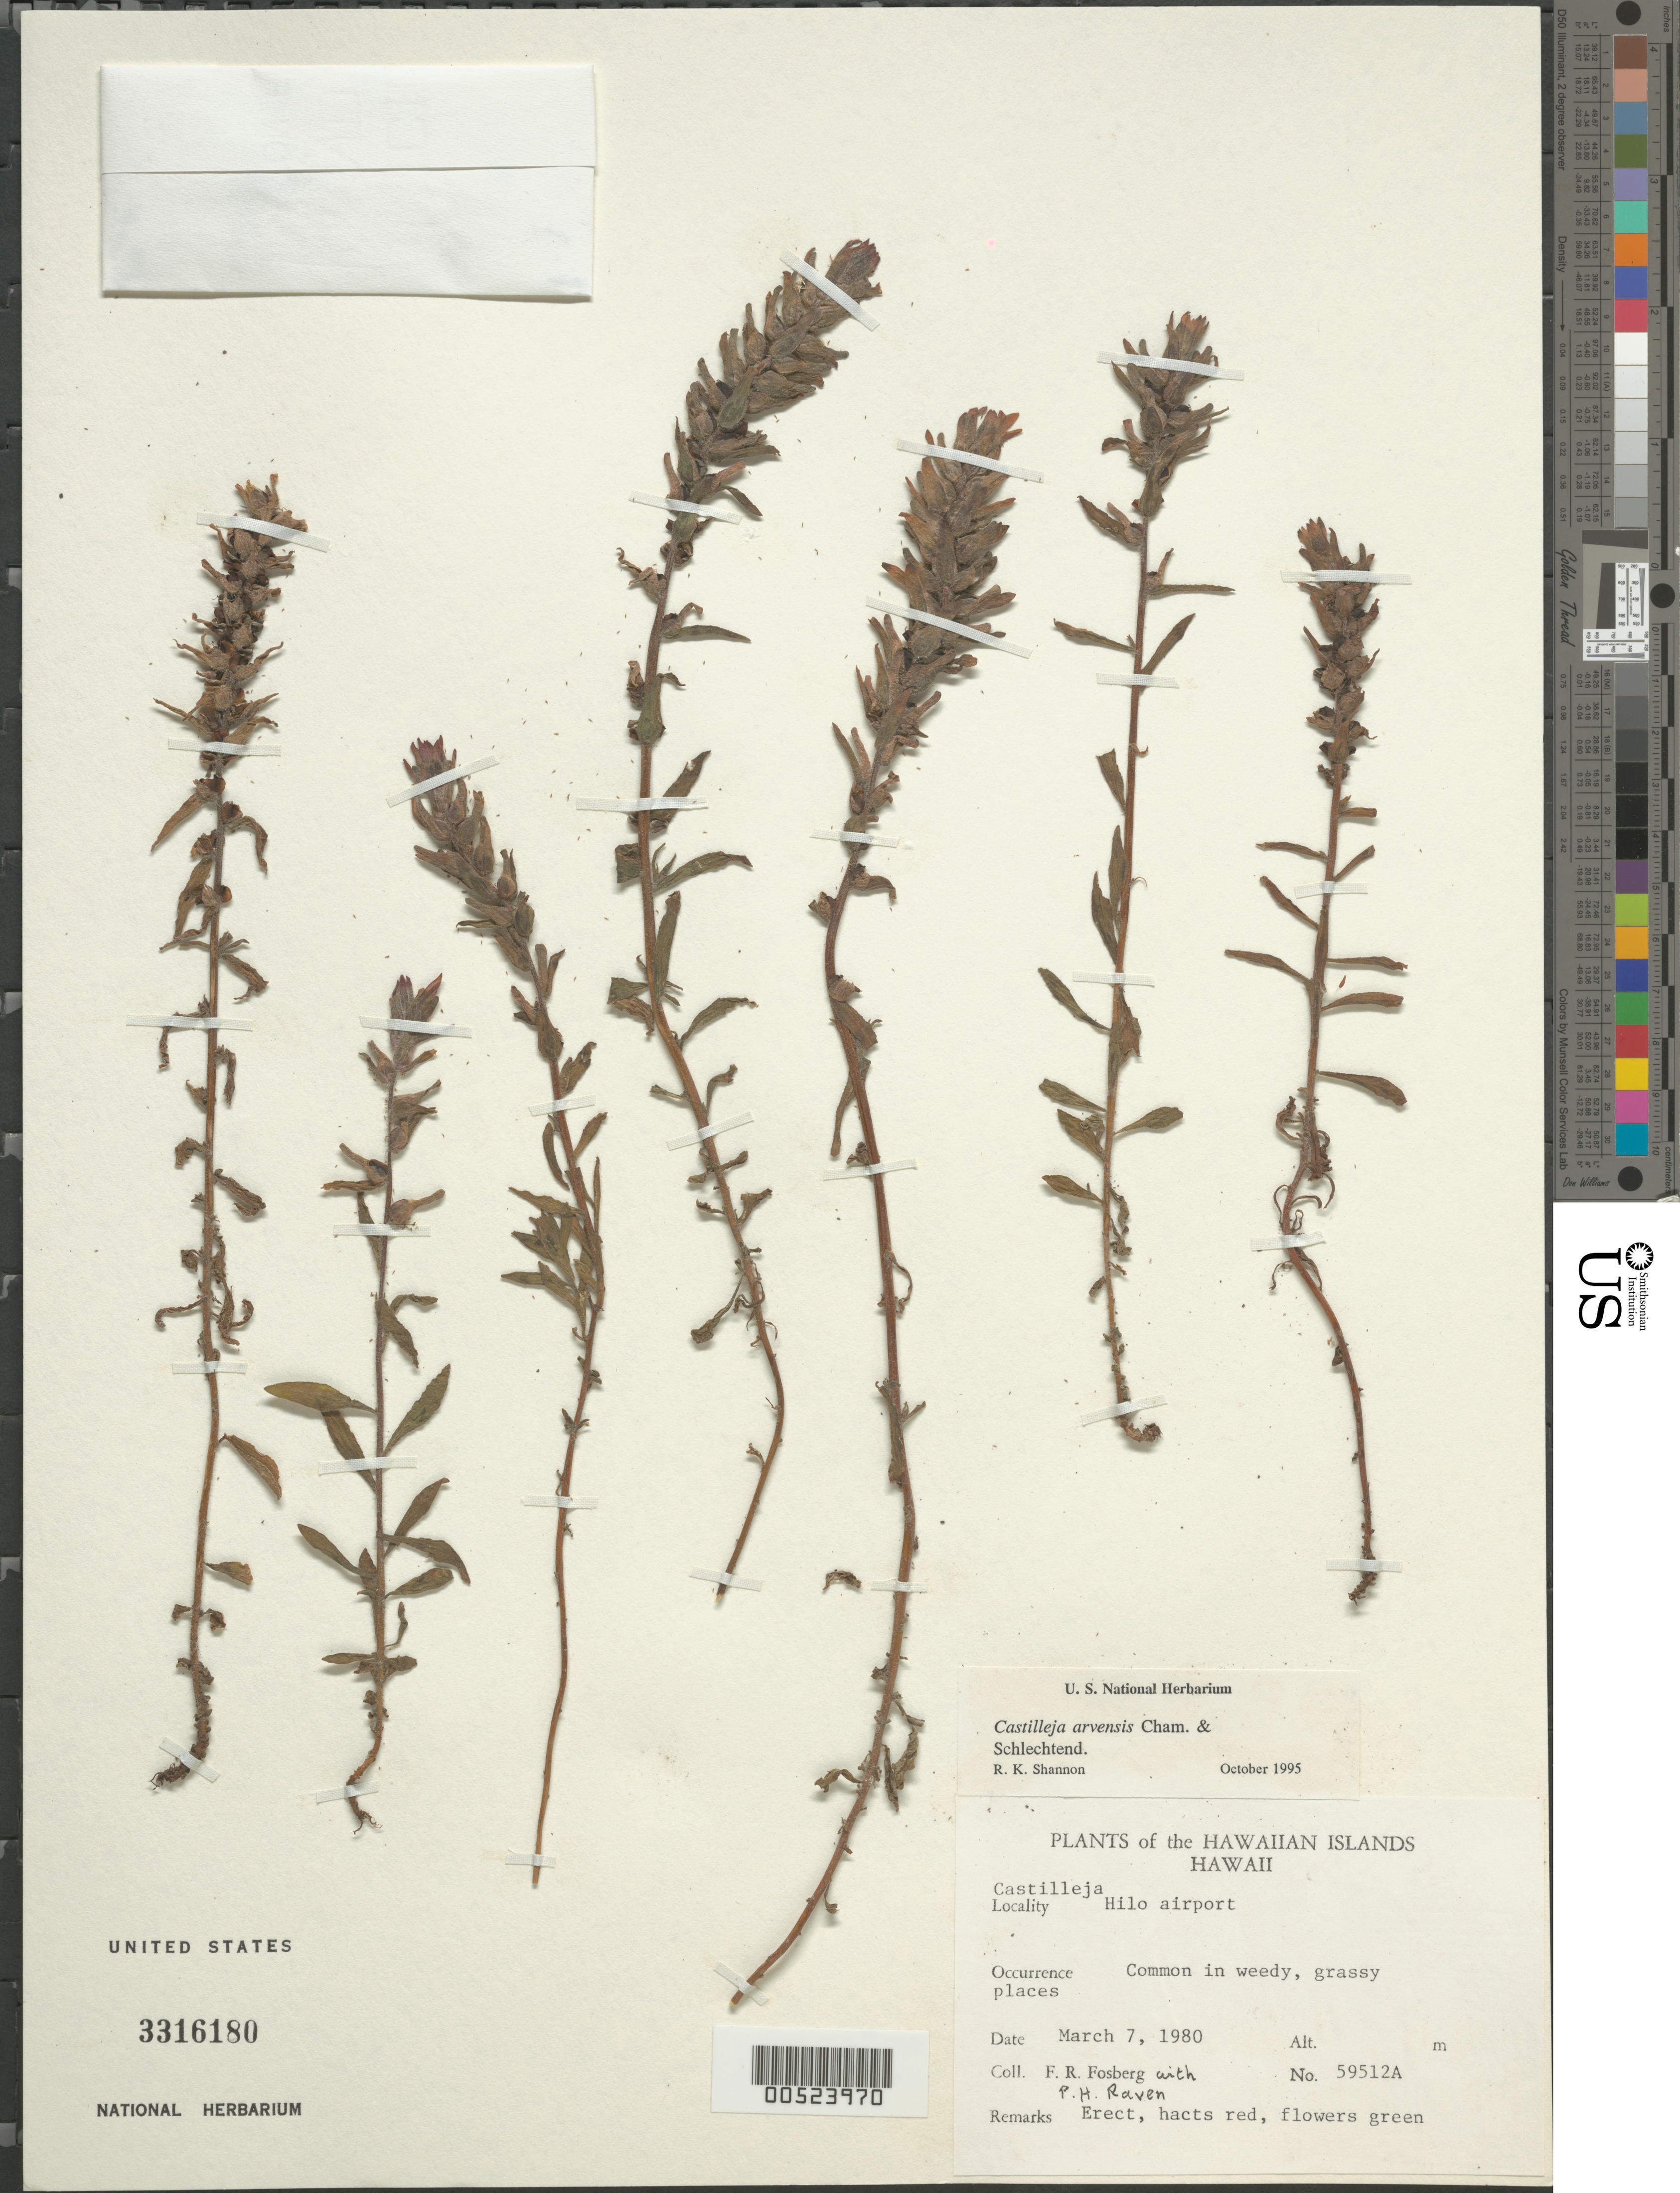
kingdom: Plantae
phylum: Tracheophyta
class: Magnoliopsida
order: Lamiales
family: Orobanchaceae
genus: Castilleja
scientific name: Castilleja arvensis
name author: Schltdl. & Cham.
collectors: F. R. Fosberg & P. H. Raven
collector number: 59512a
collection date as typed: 7 Mar 1980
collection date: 1980-03-07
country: United States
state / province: Hawaii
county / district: Hawaii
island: Hawaii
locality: Hilo Airport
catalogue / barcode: US 3316180